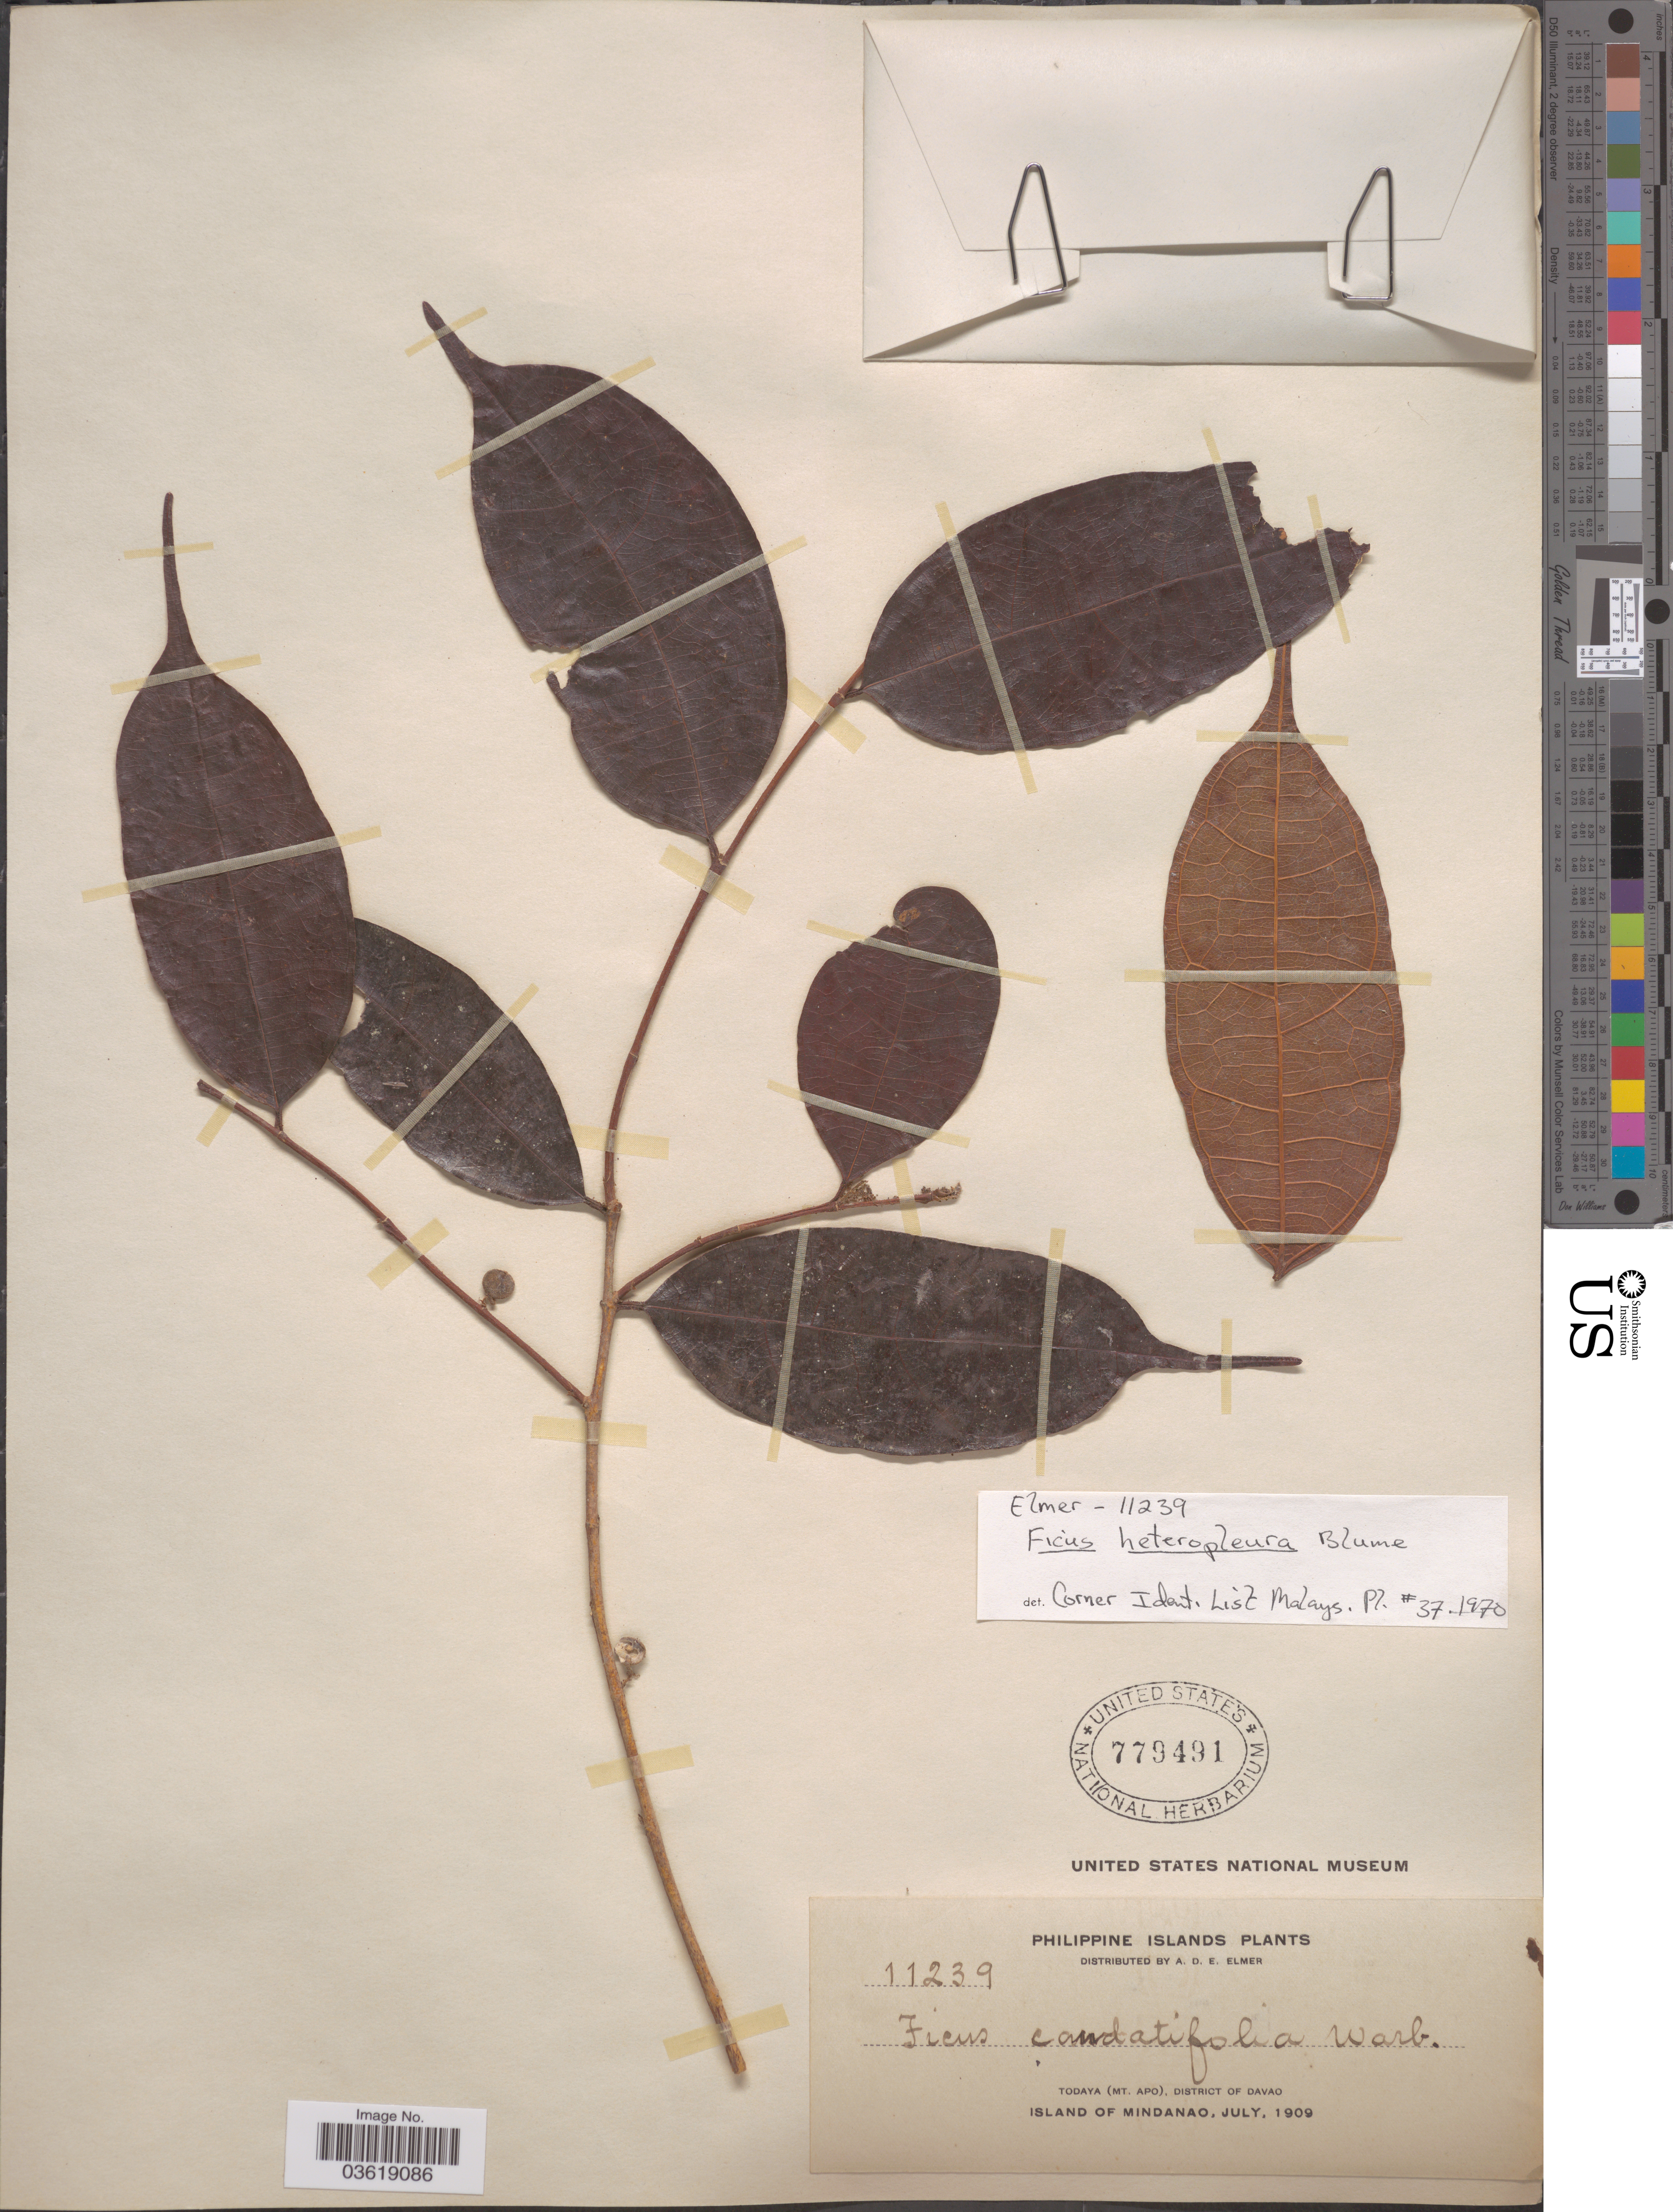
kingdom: Plantae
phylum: Tracheophyta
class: Magnoliopsida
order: Rosales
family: Moraceae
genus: Ficus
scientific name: Ficus heteropleura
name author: Blume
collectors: A. D. E. Elmer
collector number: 11239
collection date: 1909-07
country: Philippines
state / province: Davao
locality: Philippine Islands. Todaya (Mt. Apo), District of Davao. Island of Mindanao.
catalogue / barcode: US 779491